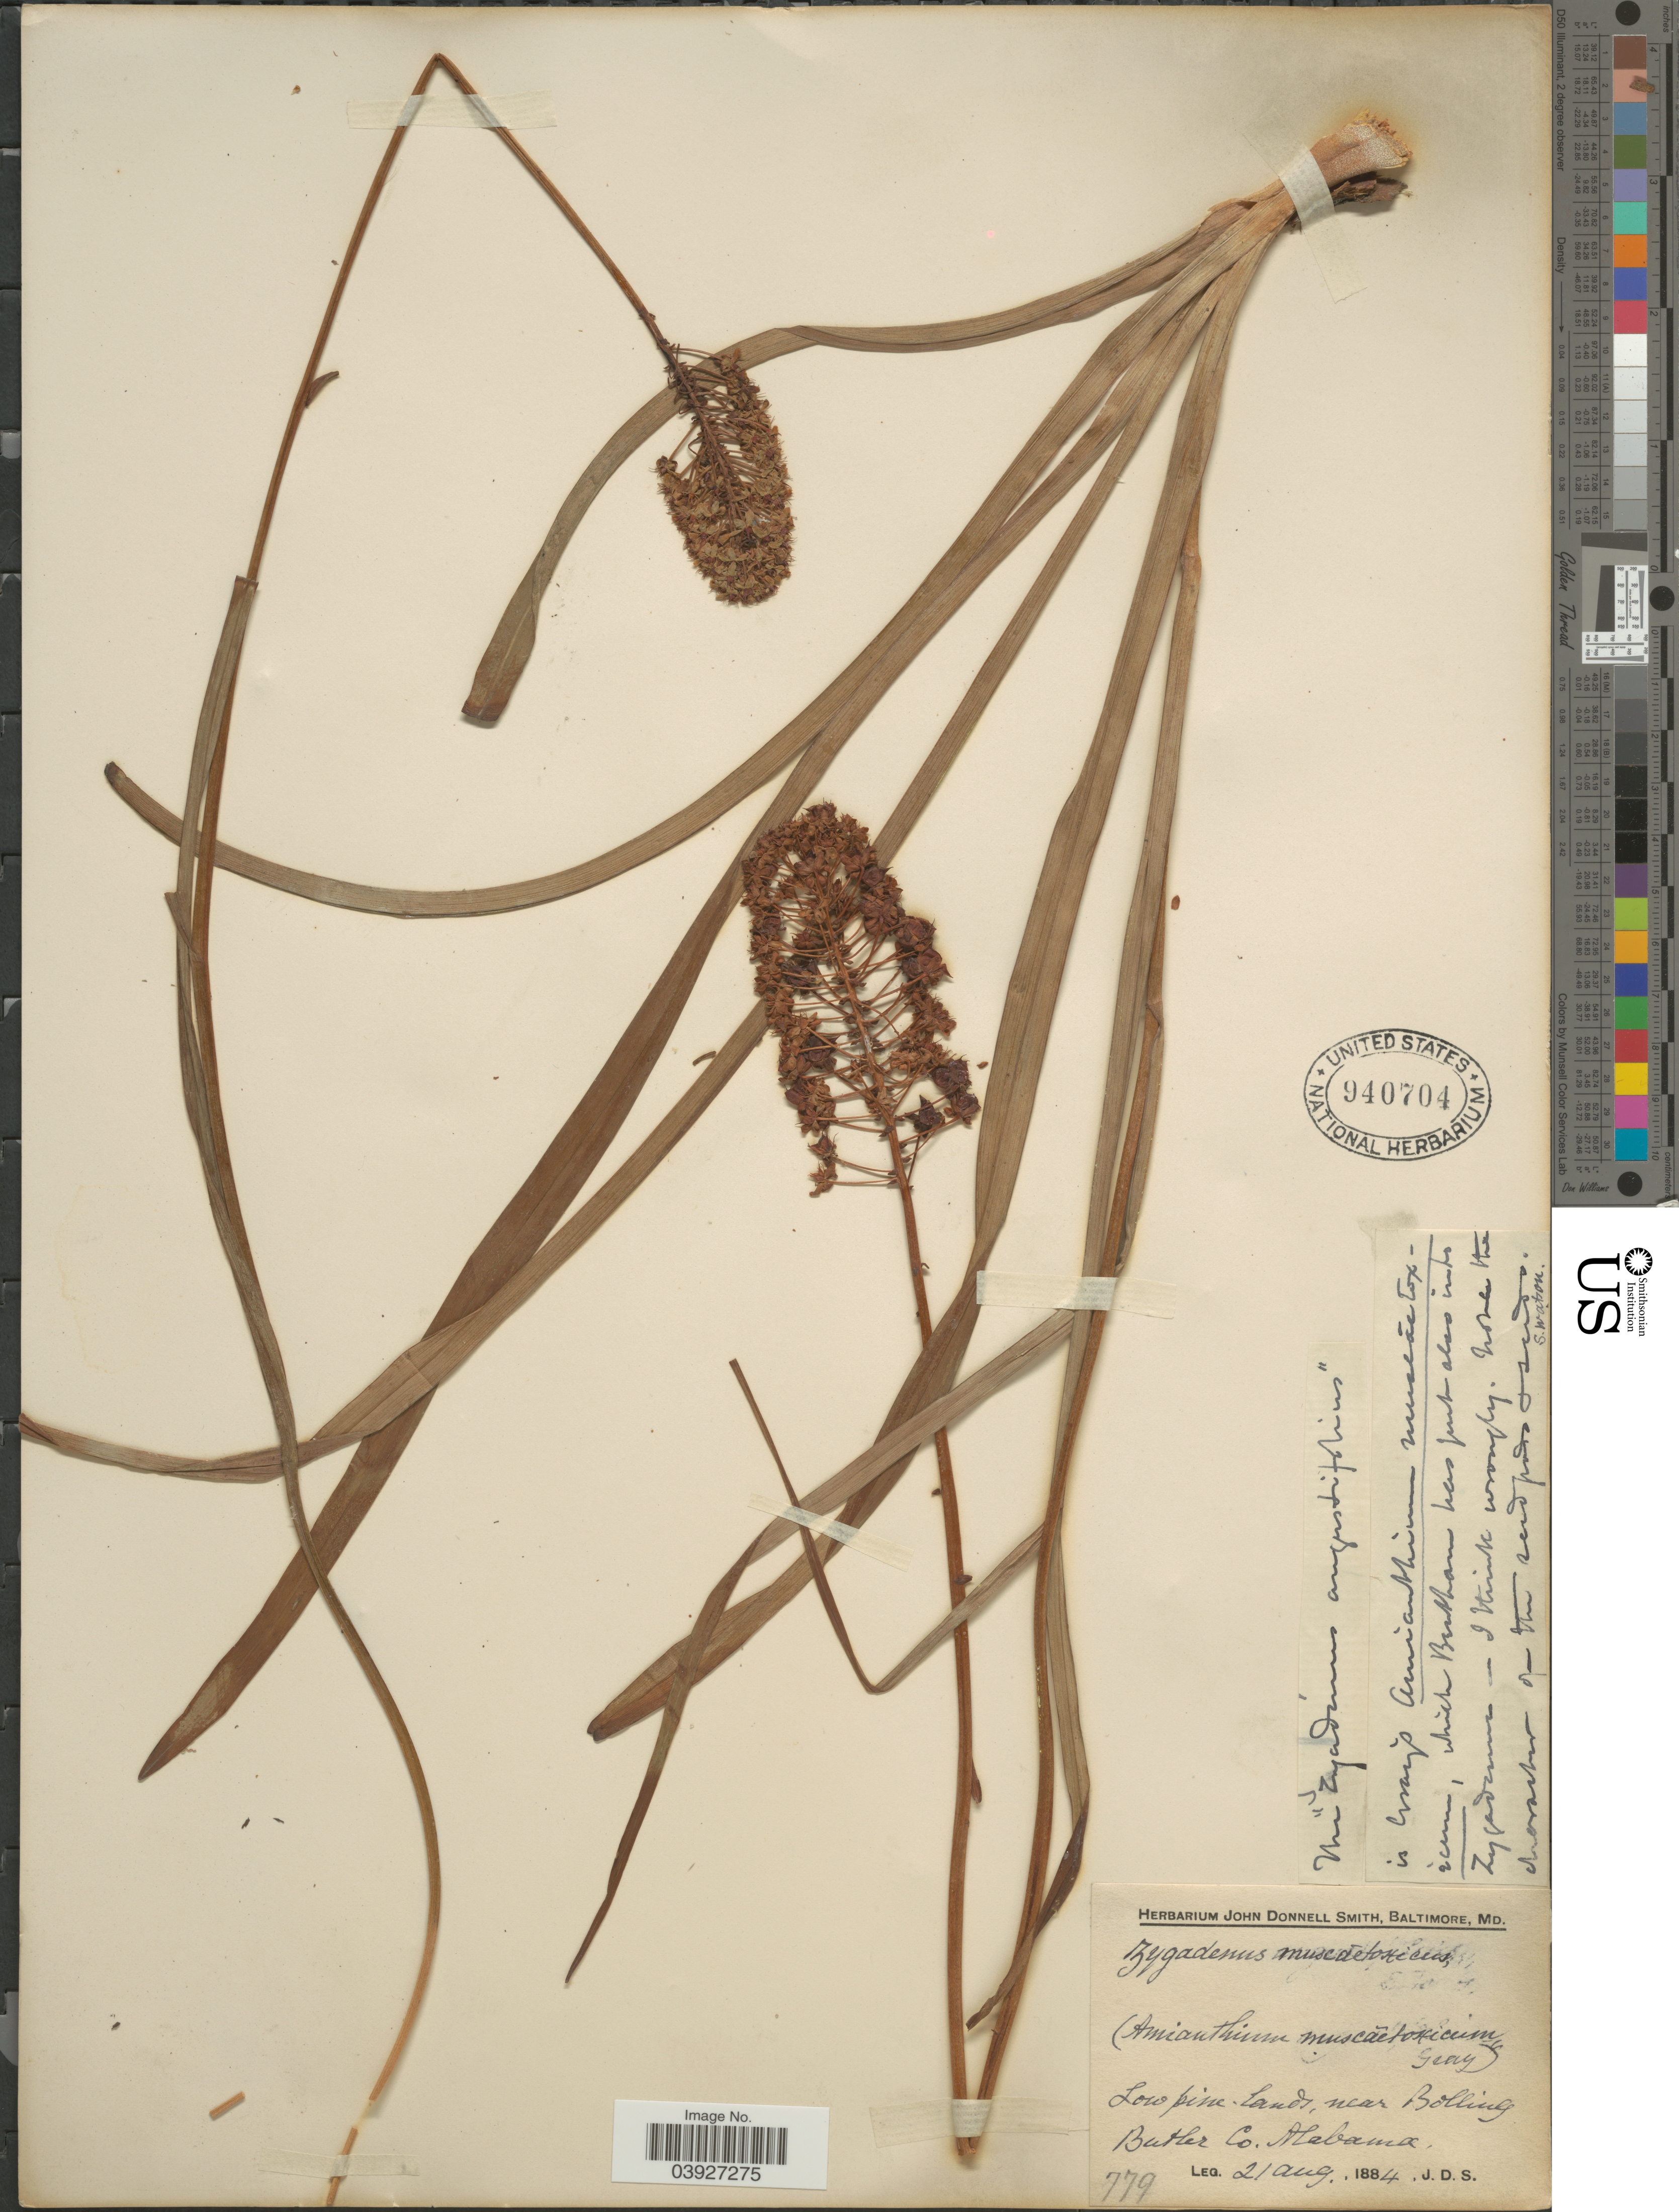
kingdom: Plantae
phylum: Tracheophyta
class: Liliopsida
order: Liliales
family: Melanthiaceae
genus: Amianthium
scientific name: Amianthium muscitoxicum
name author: (Walter) A. Gray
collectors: J. Donnell Smith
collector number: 779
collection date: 1884-08-21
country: United States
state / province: Alabama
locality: Near Bolling. Butler Co.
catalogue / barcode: US 940704